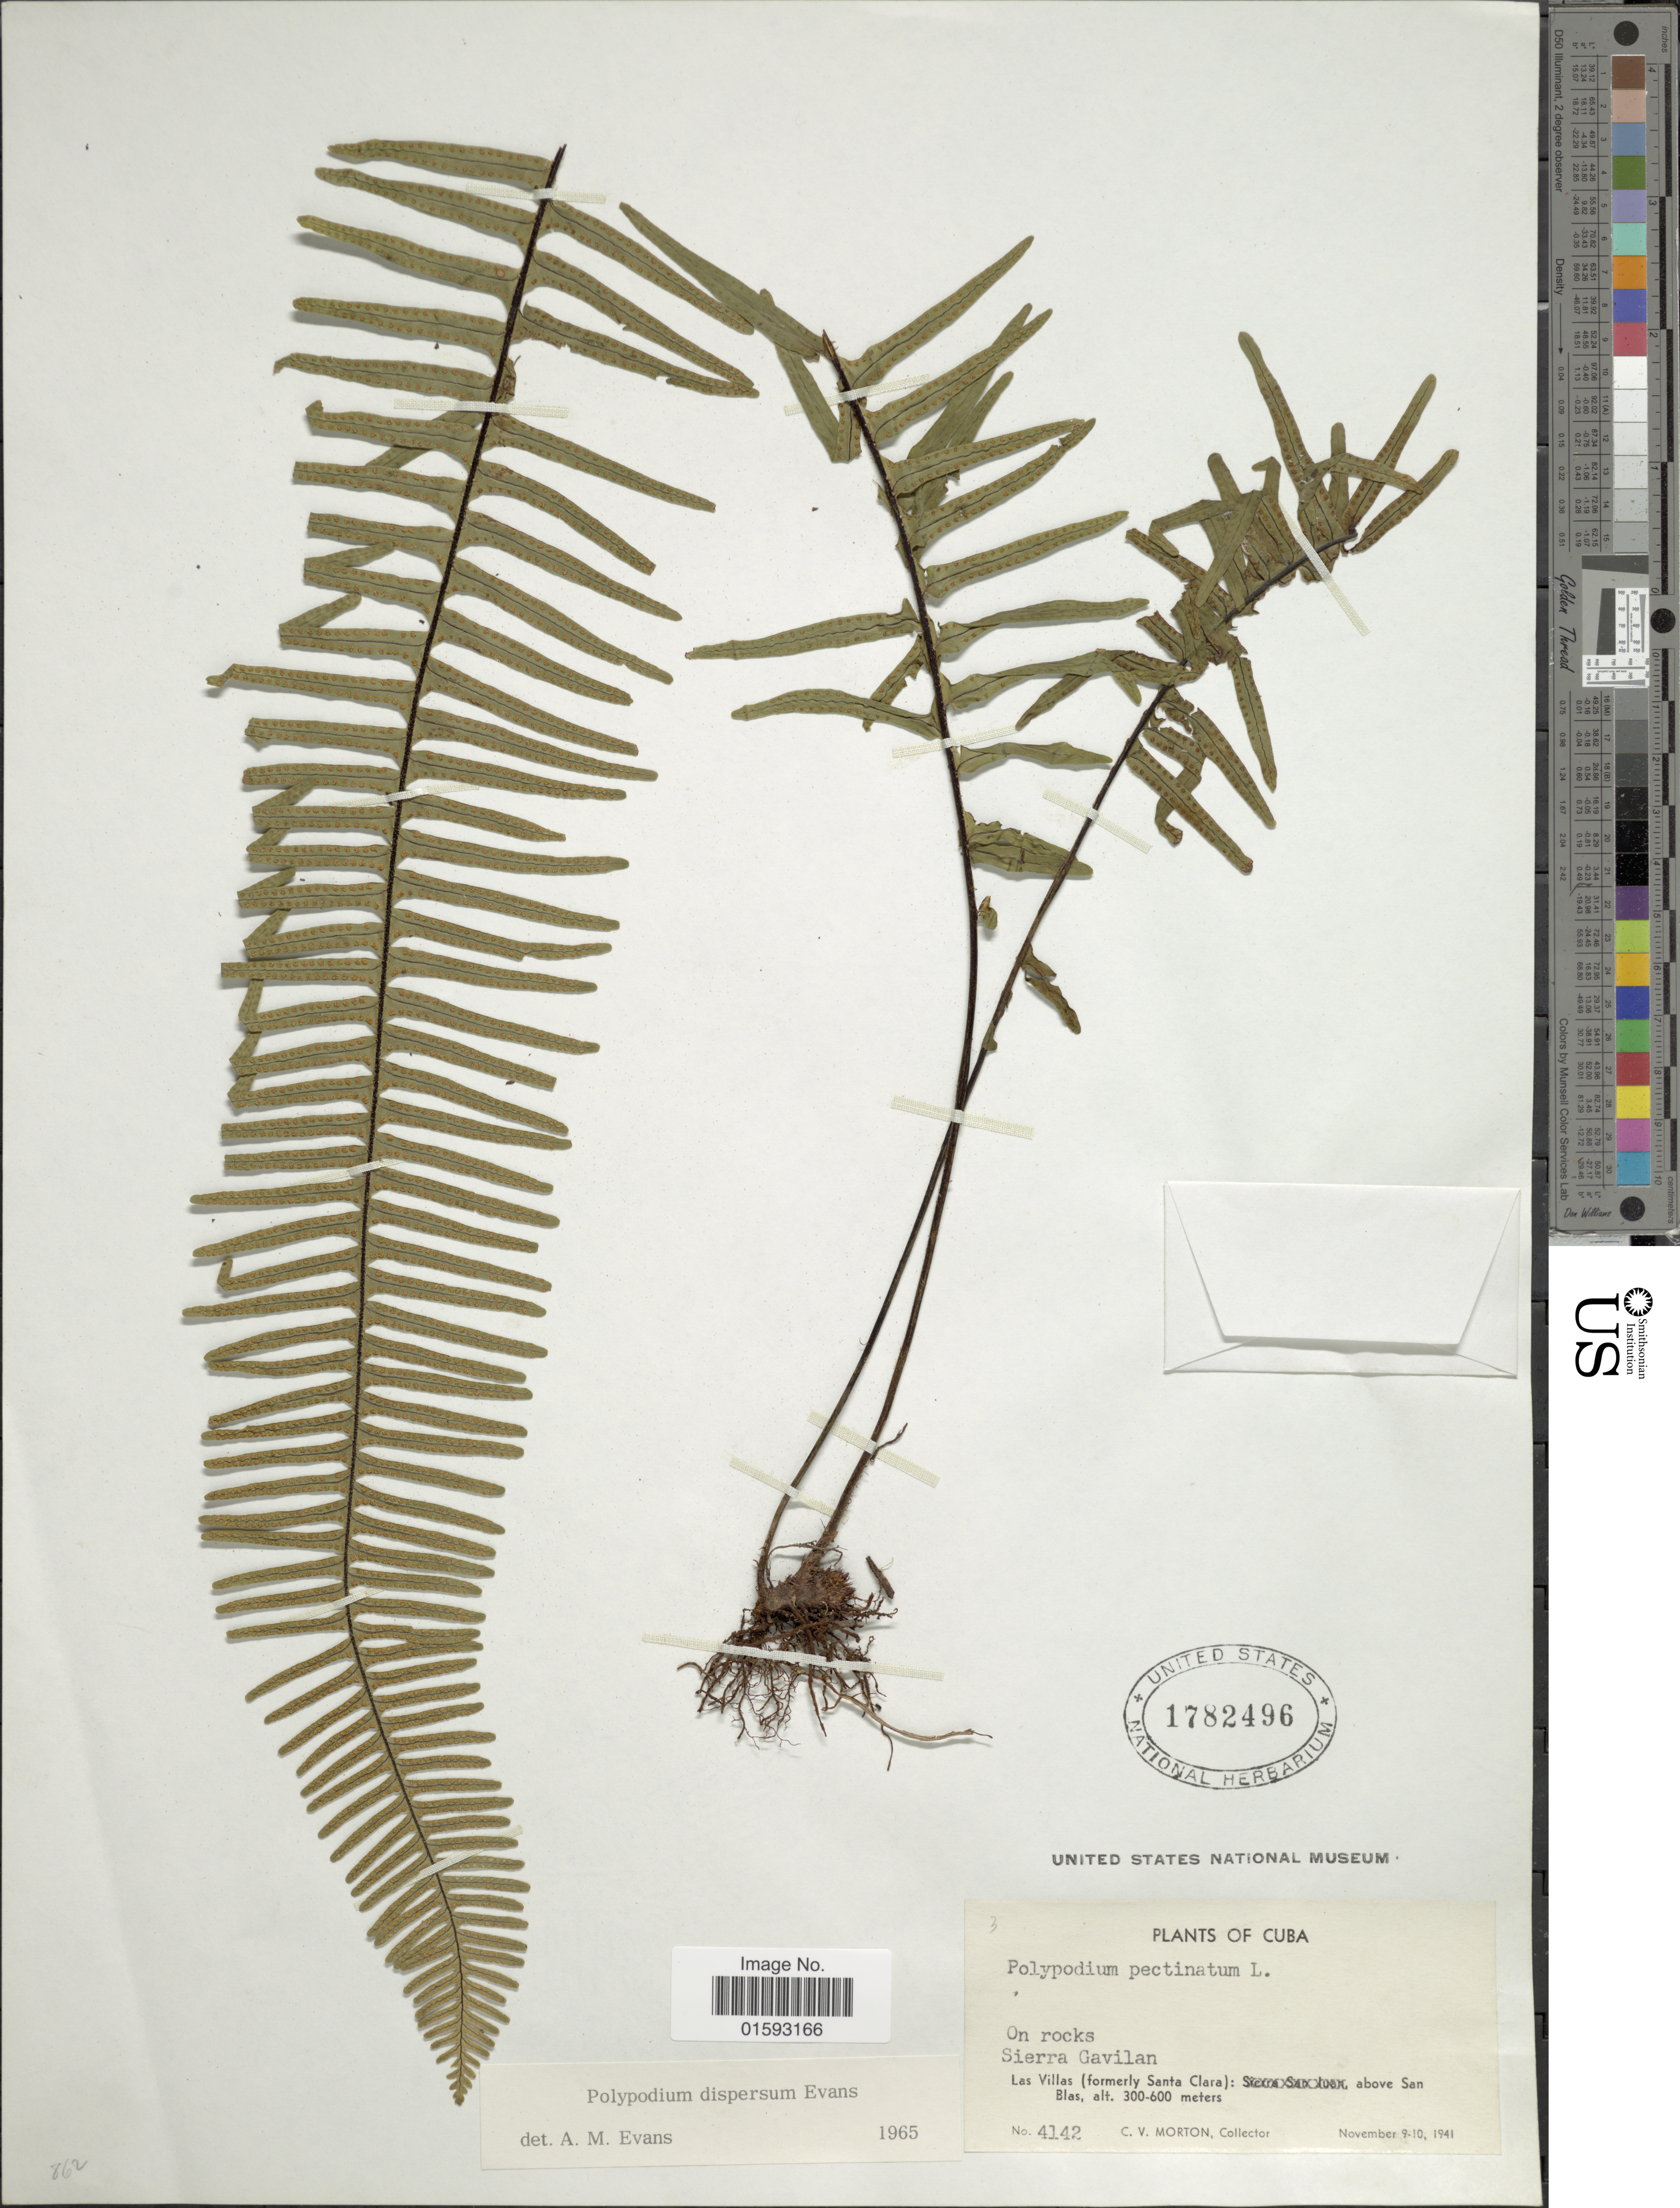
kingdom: Plantae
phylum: Tracheophyta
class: Polypodiopsida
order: Polypodiales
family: Polypodiaceae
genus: Pecluma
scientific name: Pecluma dispersa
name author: (A.M. Evans) M.G. Price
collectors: C. V. Morton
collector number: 4142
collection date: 1941-11-09/1941-11-10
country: Cuba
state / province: Las Villas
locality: On rocks, Sierra Gavilan, Las Villas (formerly Santa Clara): above San Blas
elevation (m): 300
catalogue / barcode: US 1782496